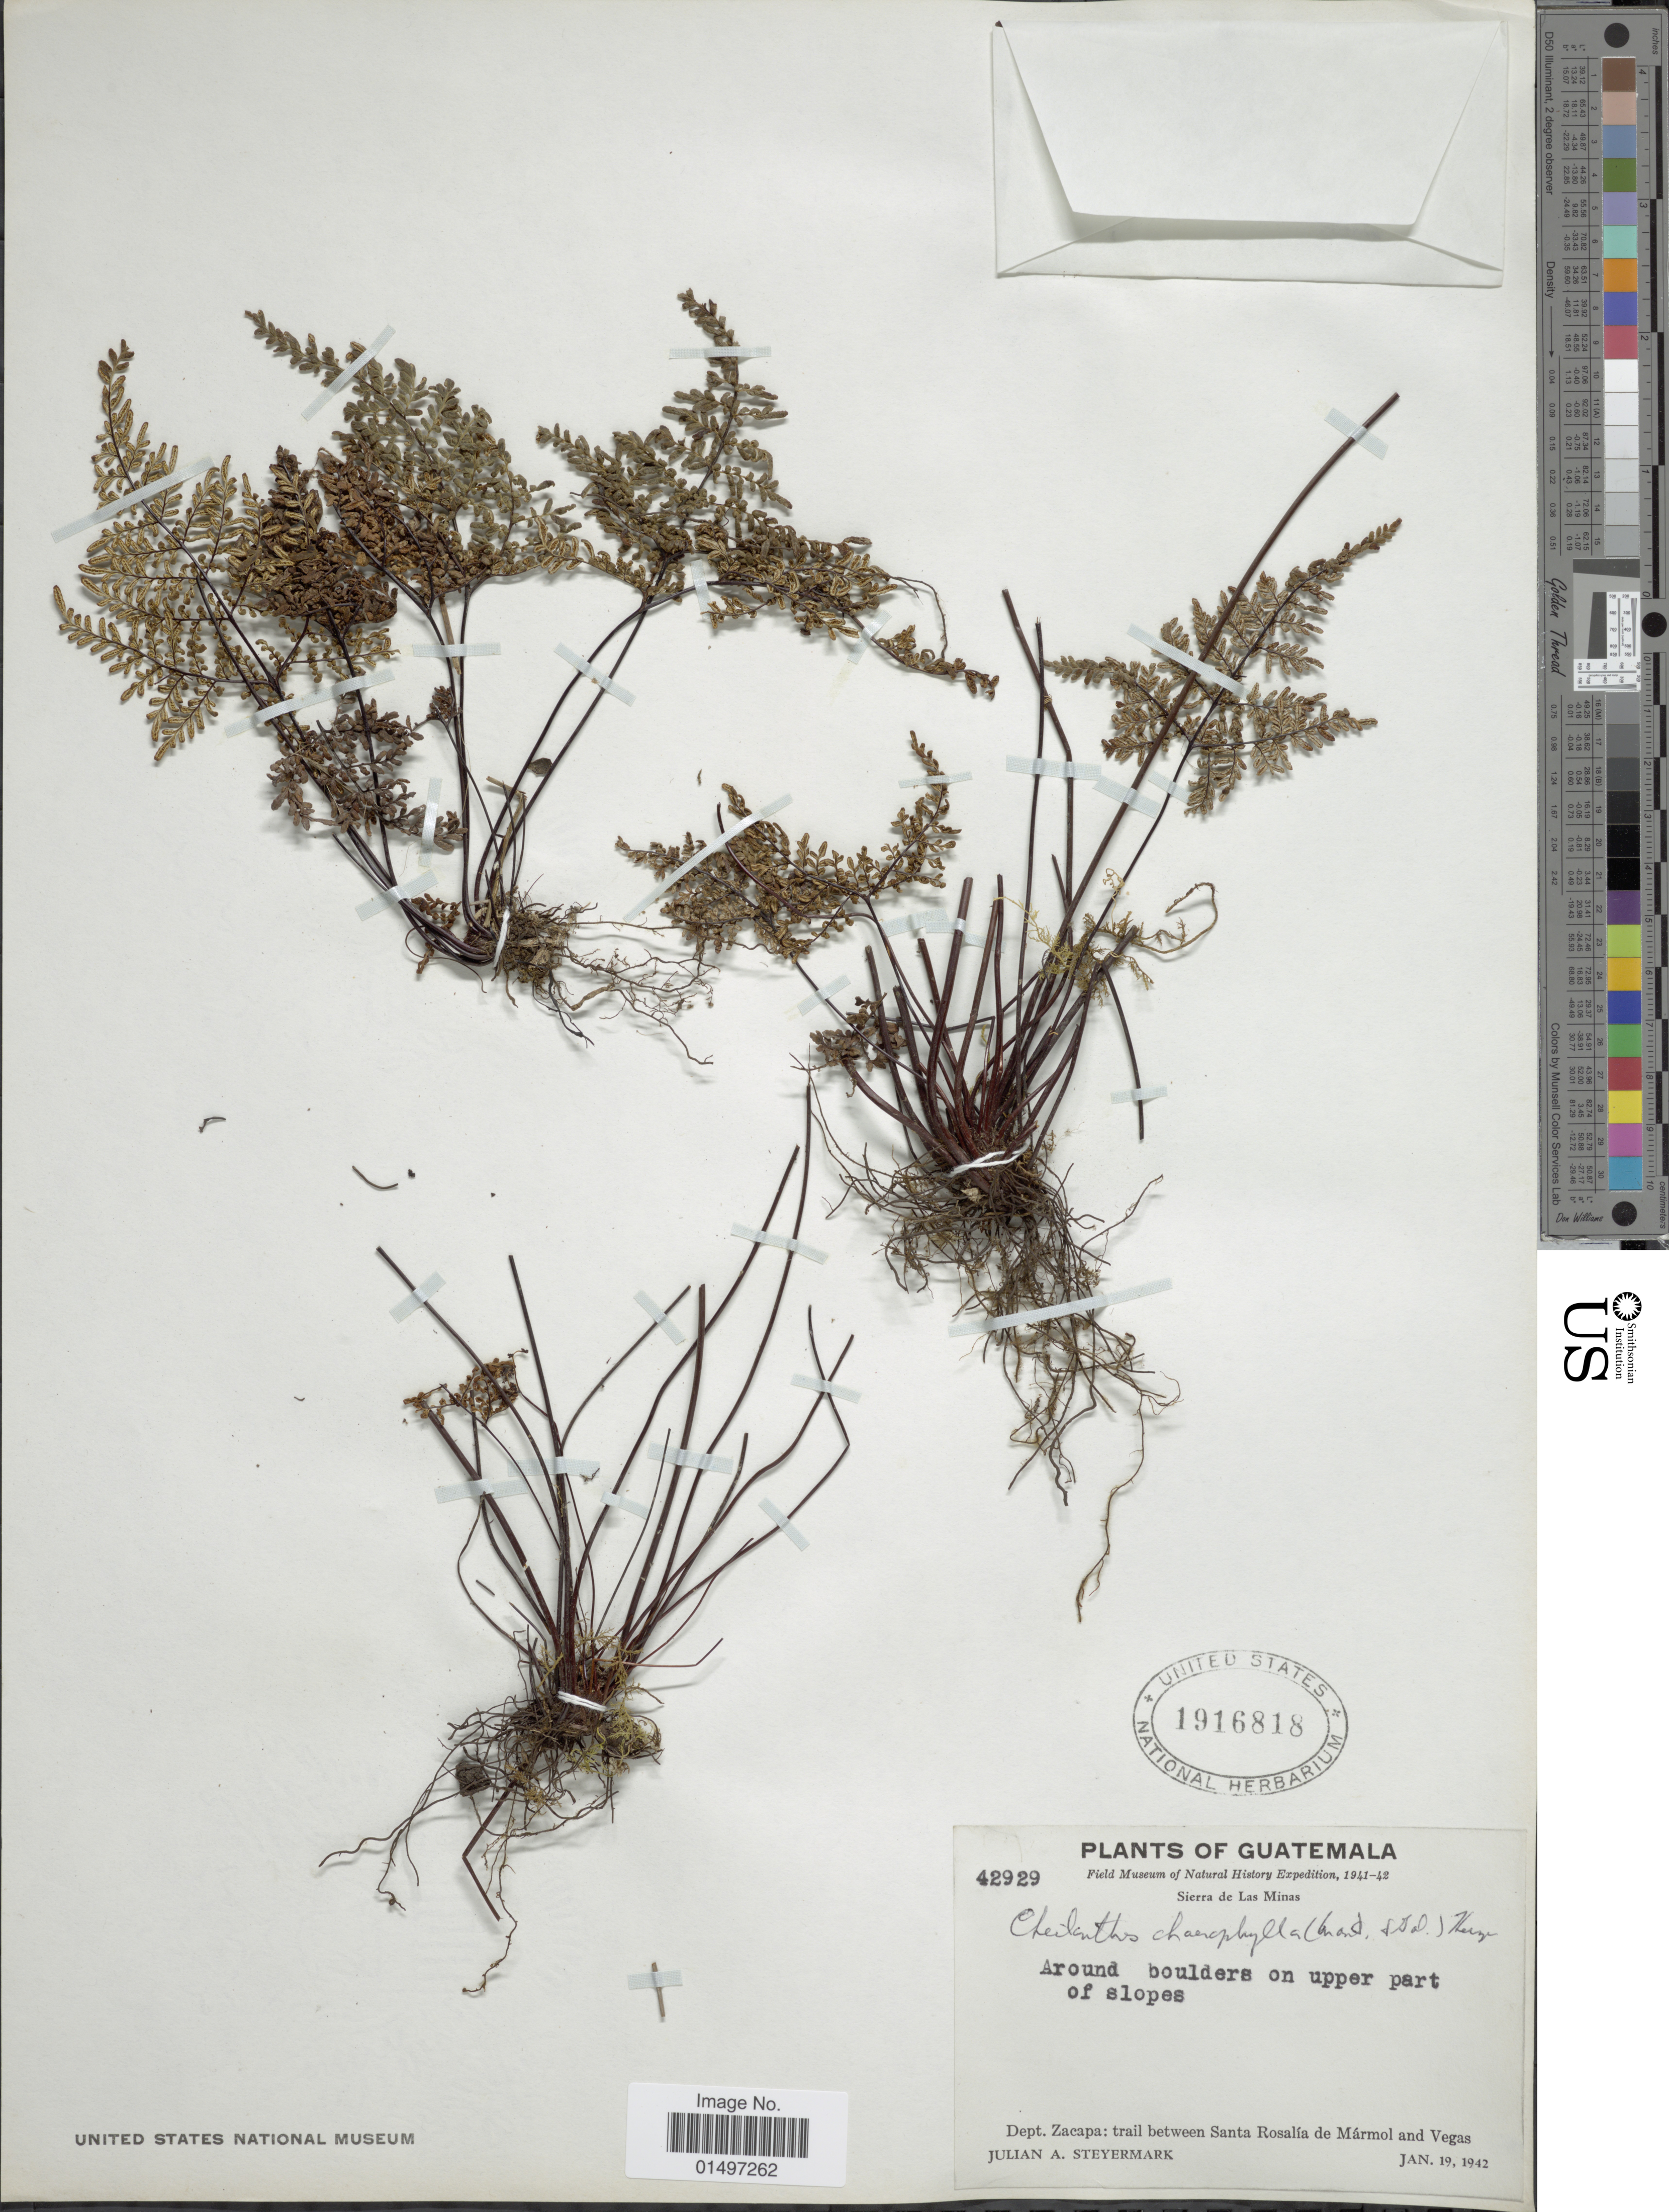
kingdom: Plantae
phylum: Tracheophyta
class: Polypodiopsida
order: Polypodiales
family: Pteridaceae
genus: Gaga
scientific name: Gaga membranacea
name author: (Davenp.) Fay W. Li & Windham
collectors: J. Steyermark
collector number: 42929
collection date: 1942-01-19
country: Guatemala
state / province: Zacapa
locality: Sierra de Las Minas. Dept. Zacapa: trail between Santa Rosalia de Marmol and Vegas.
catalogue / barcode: US 1916818